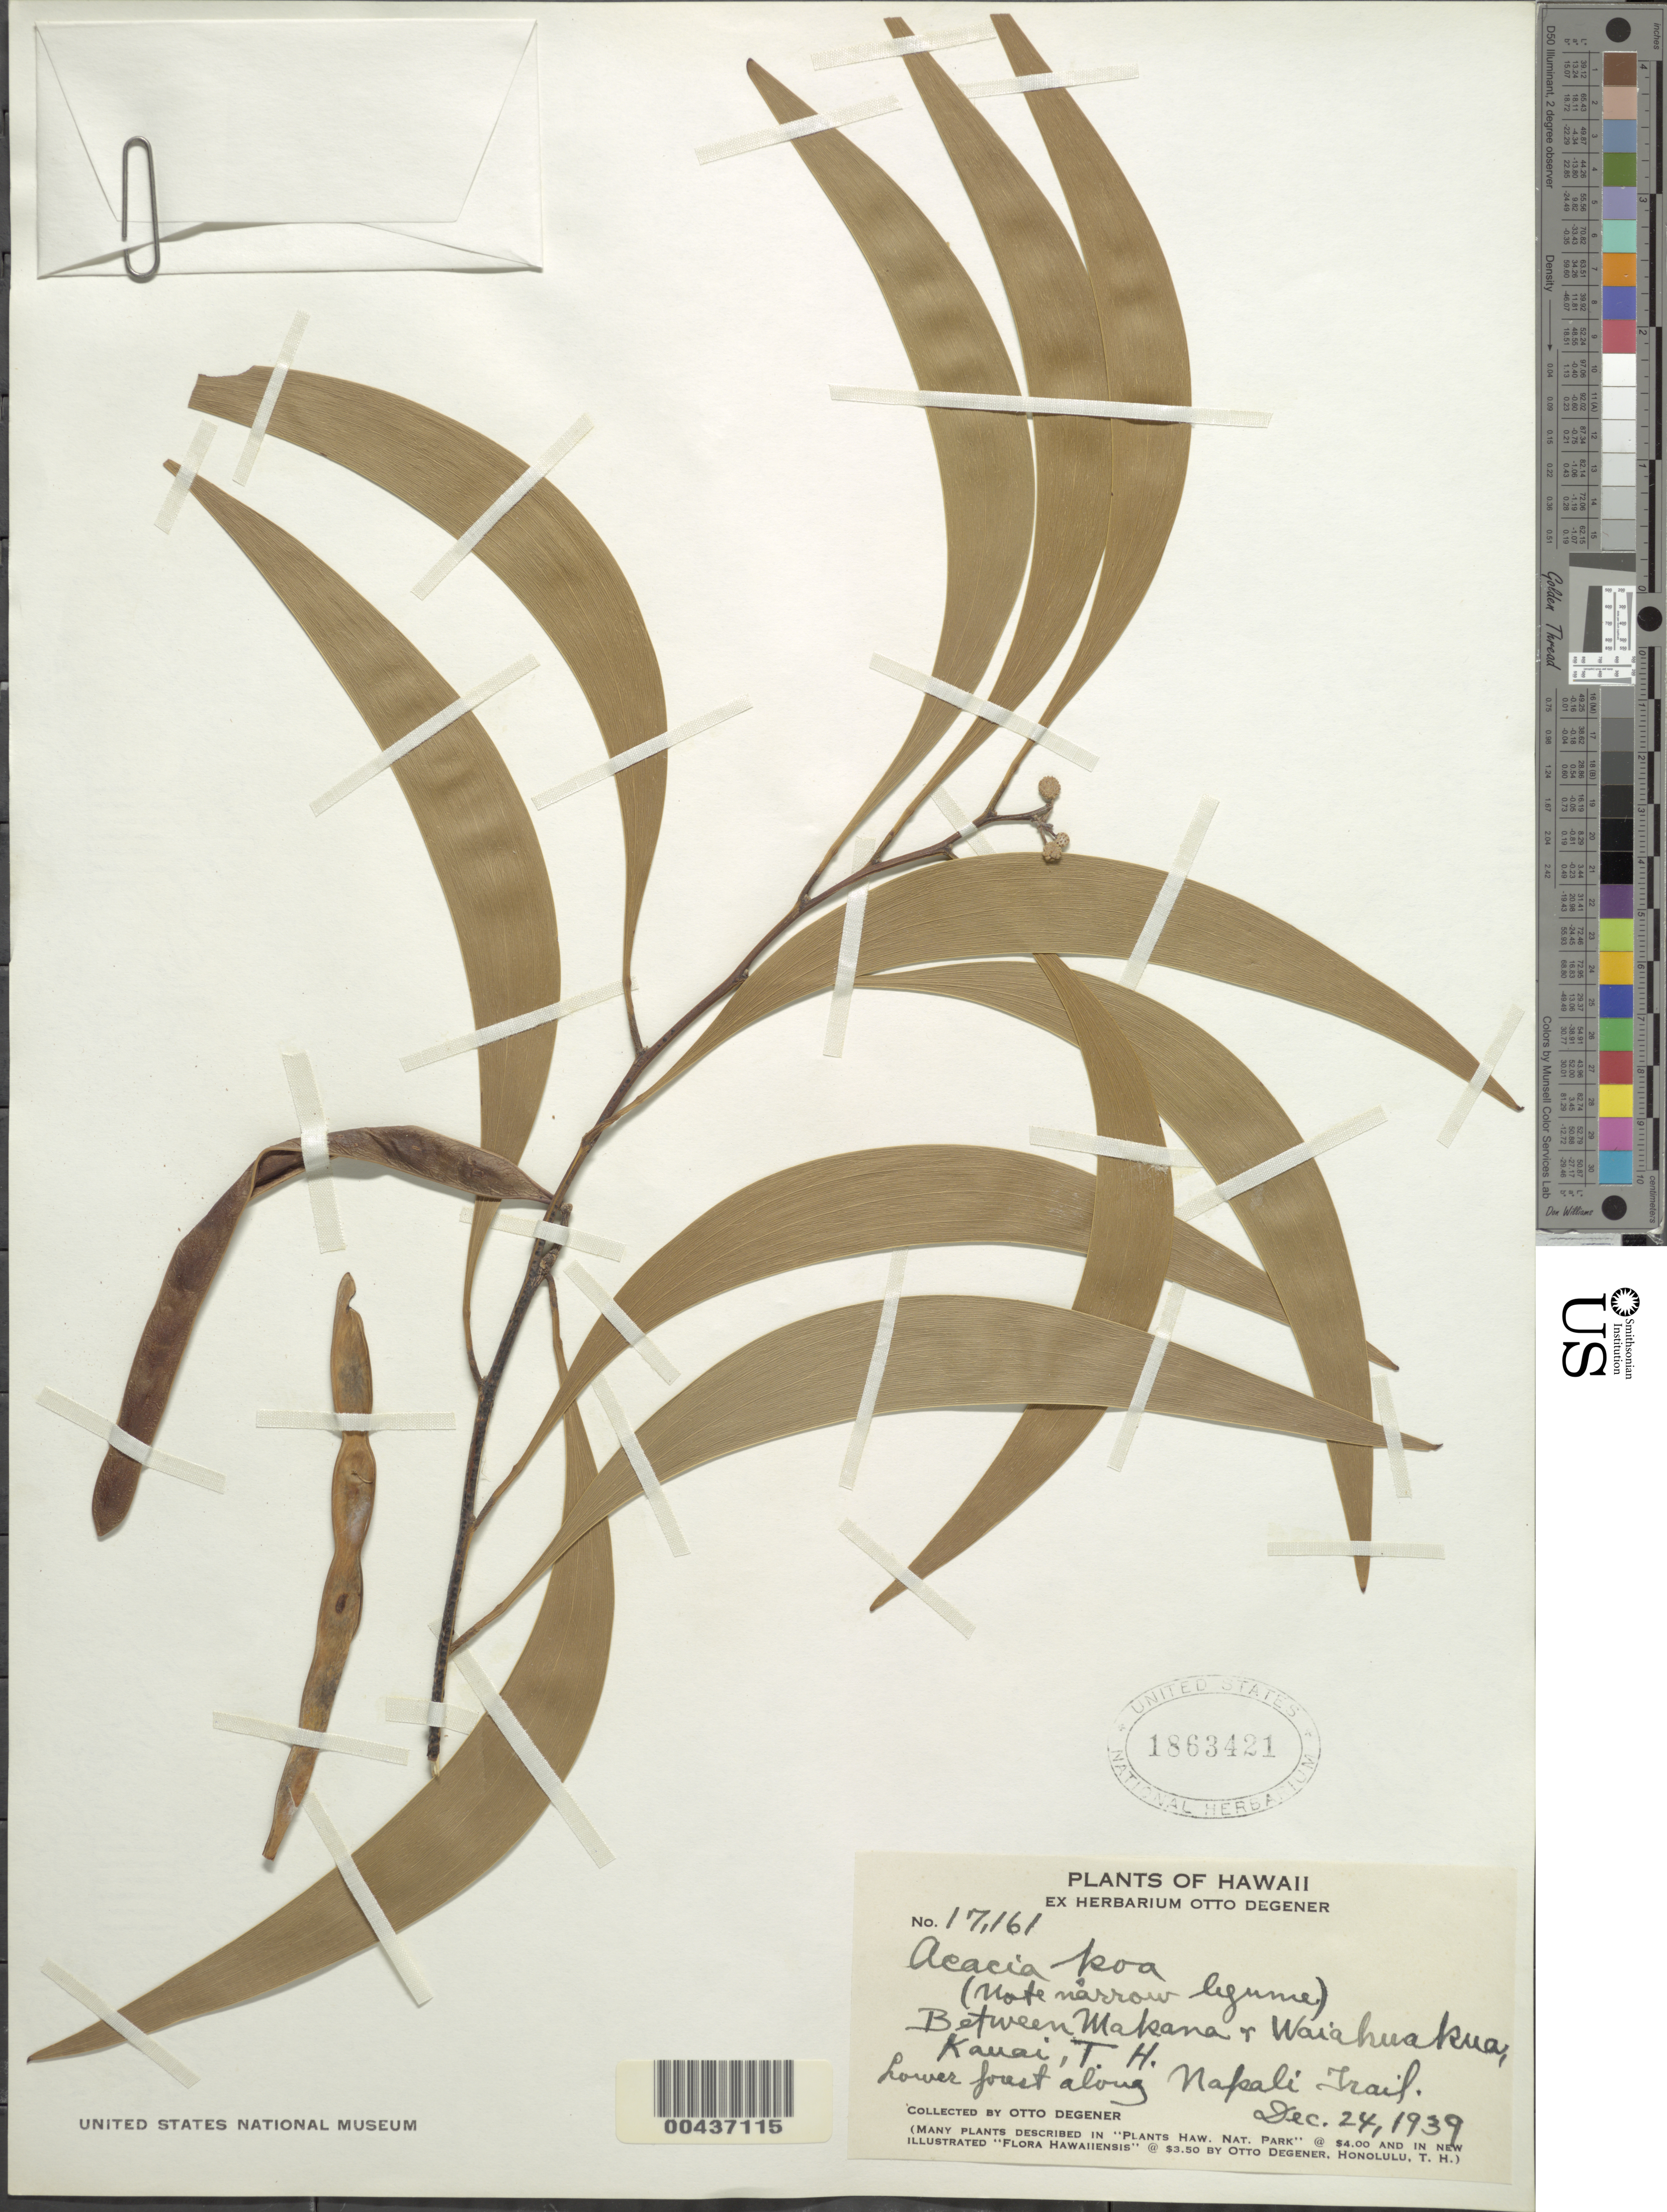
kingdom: Plantae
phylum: Tracheophyta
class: Magnoliopsida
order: Fabales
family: Fabaceae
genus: Acacia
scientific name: Acacia koa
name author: A. Gray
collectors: O. Degener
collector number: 17161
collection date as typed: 24 Dec 1939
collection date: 1939-12-24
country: United States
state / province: Hawaii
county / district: Kauai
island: Kaua'i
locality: Between Makana and Waiahuakua, along Napali Trail, Kauai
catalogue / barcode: US 1863421